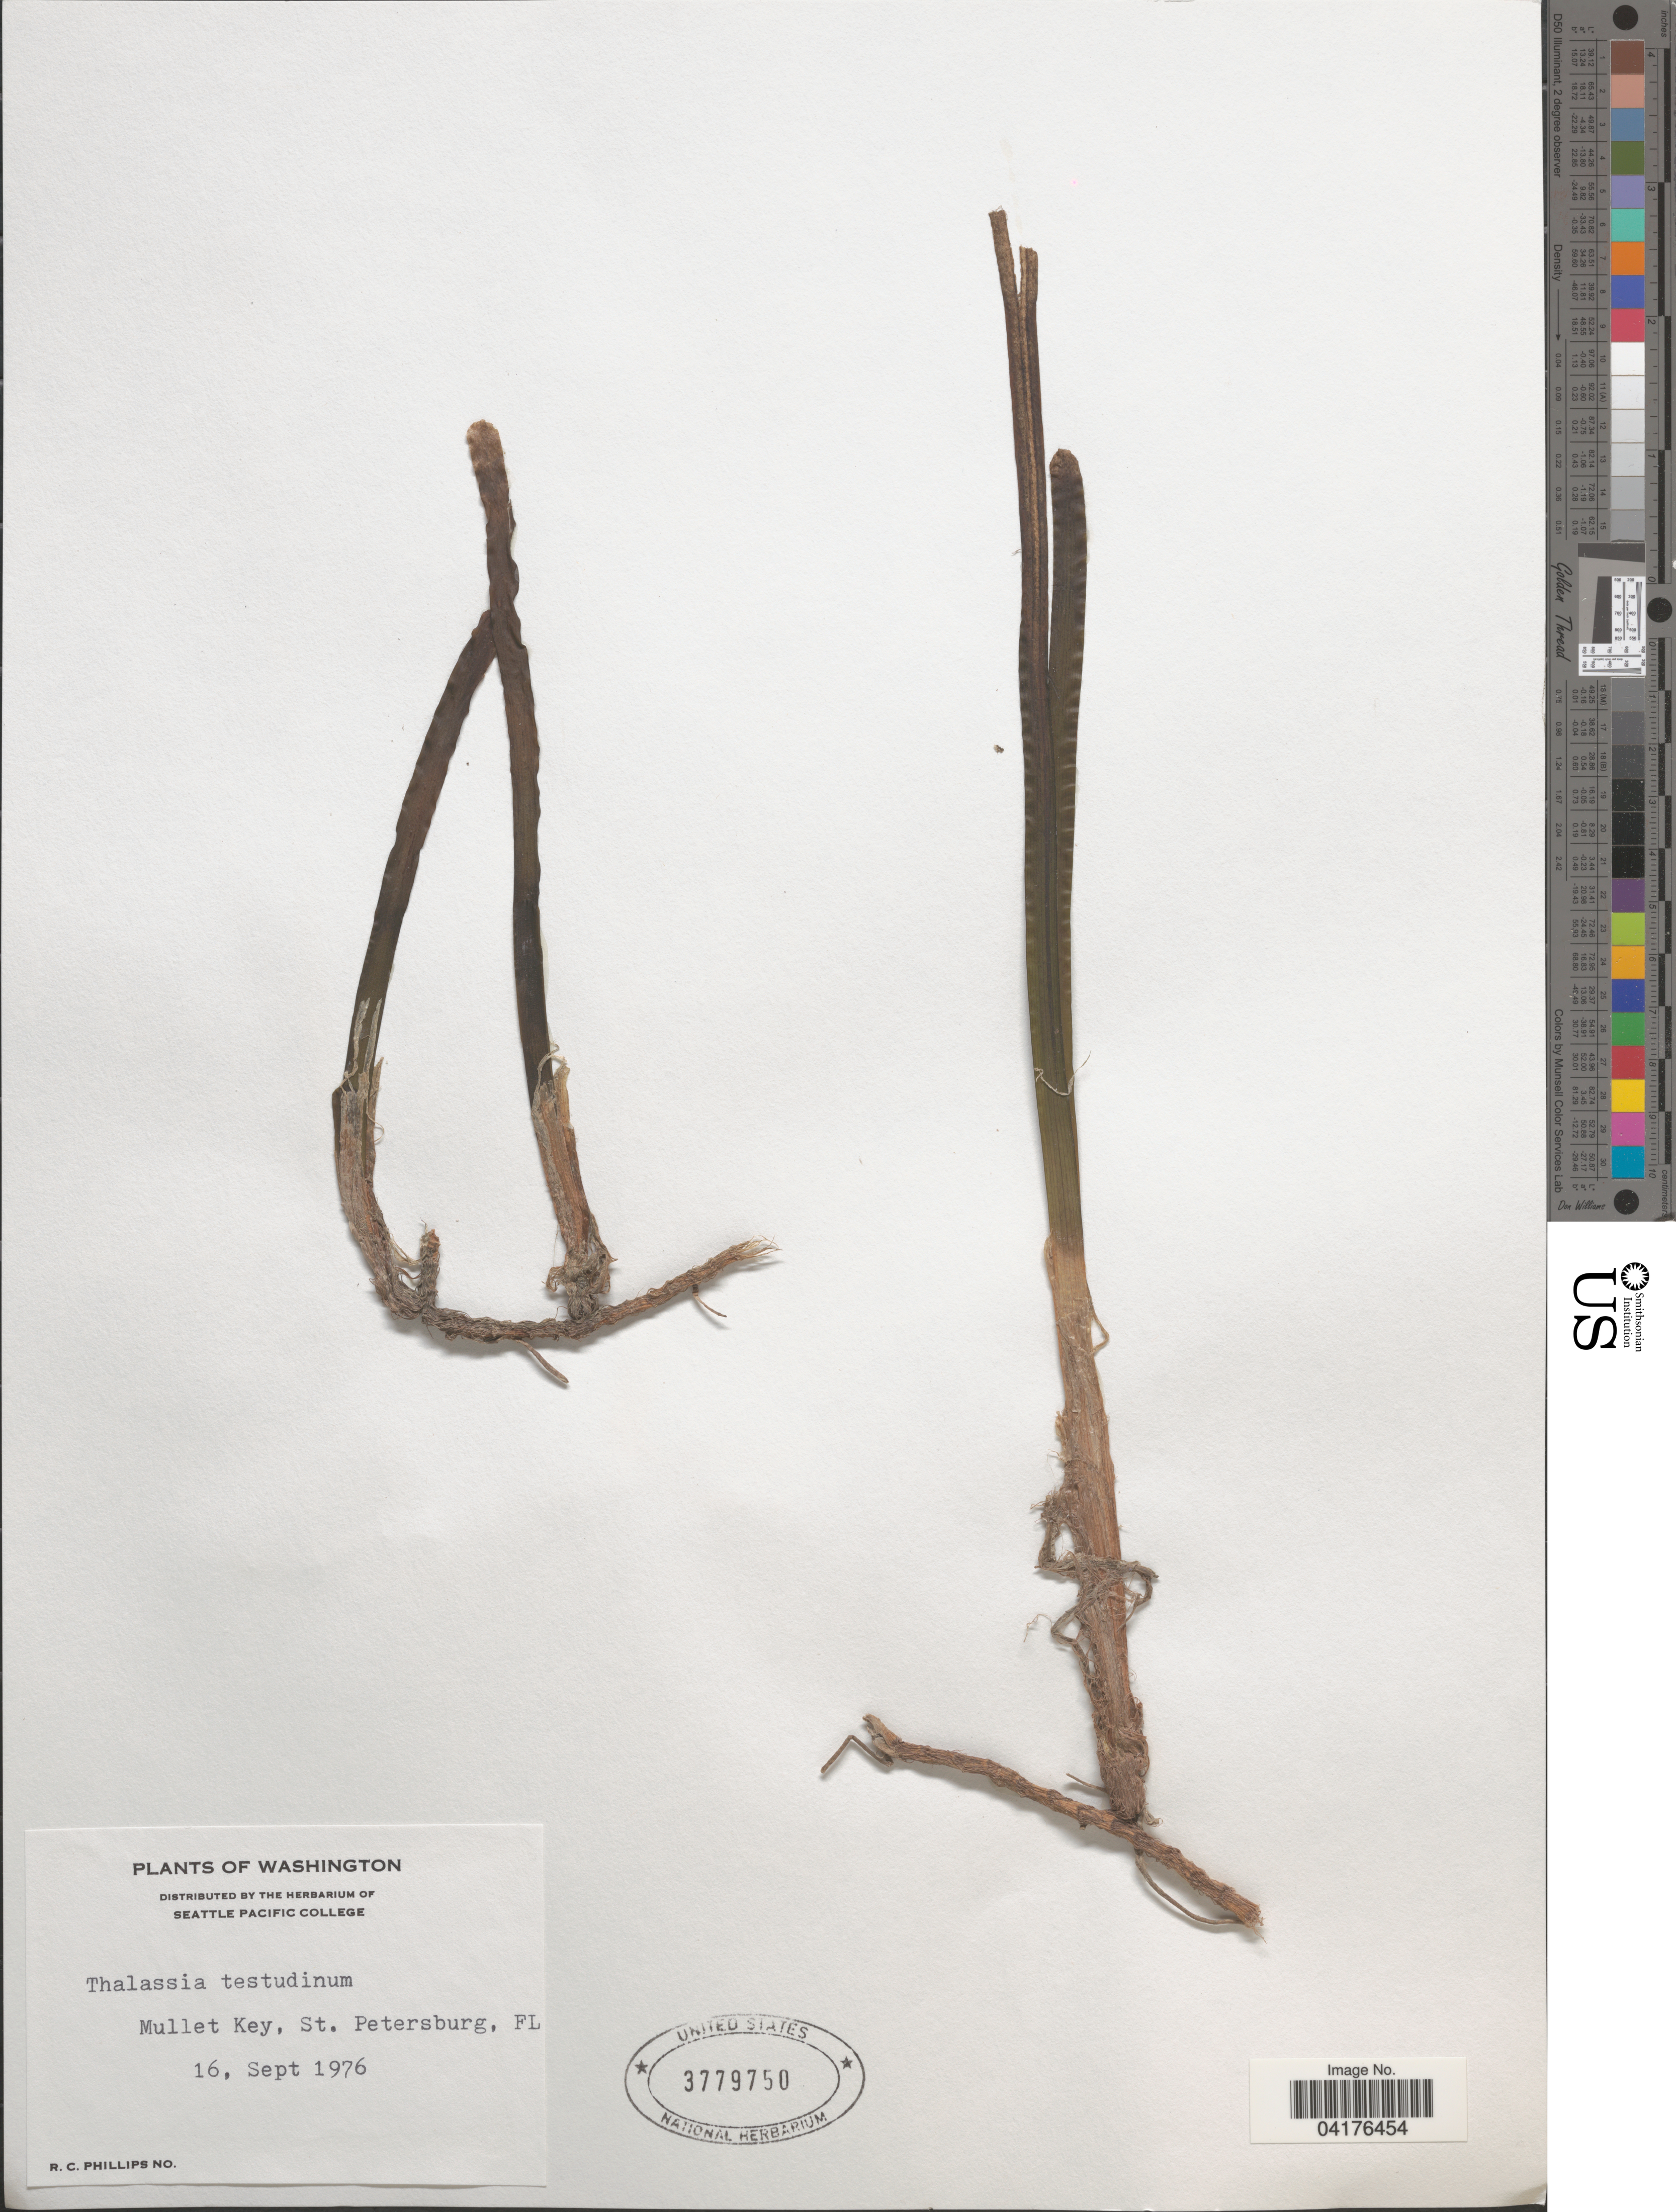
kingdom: Plantae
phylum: Tracheophyta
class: Liliopsida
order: Alismatales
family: Hydrocharitaceae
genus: Thalassia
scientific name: Thalassia testudinum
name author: Banks & Sol. ex K.D. Koenig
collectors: R. C. Phillips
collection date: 1976-09-16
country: United States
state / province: Florida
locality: Mullet Key, St. Petersburg.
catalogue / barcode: US 3779750